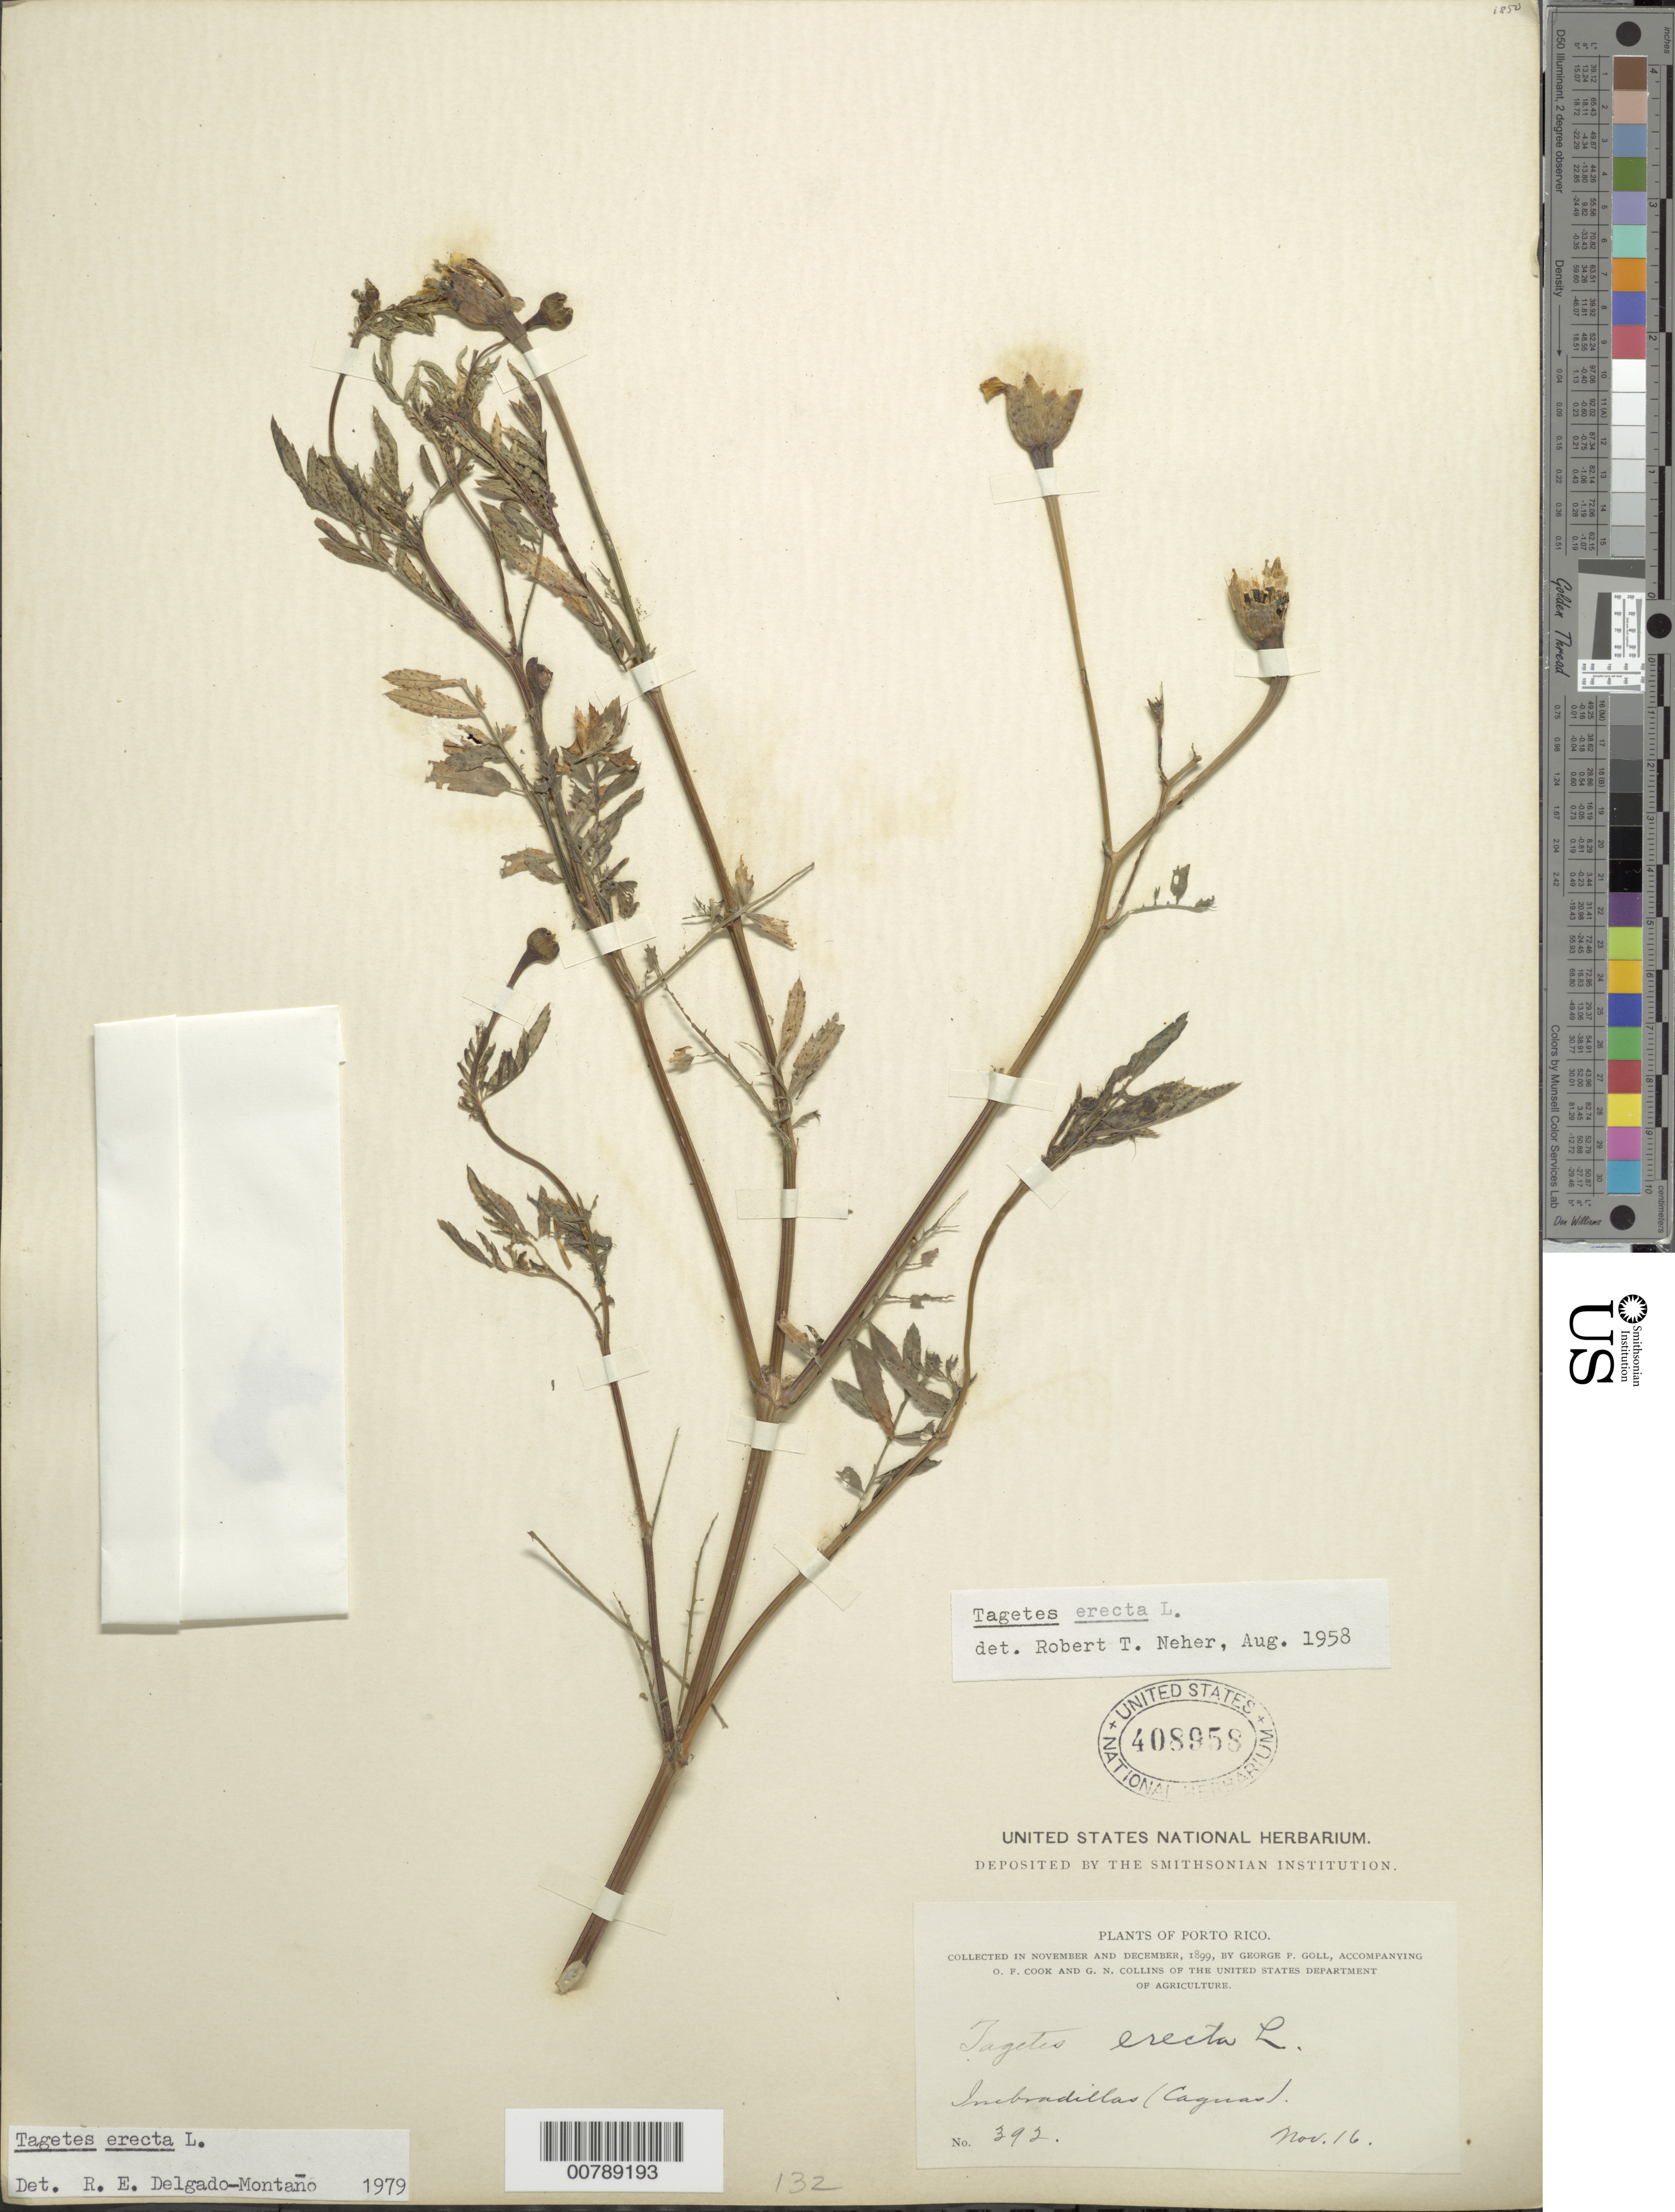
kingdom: Plantae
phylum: Tracheophyta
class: Magnoliopsida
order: Asterales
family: Asteraceae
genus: Tagetes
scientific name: Tagetes erecta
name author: L.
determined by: Delgado-Montano, R. E.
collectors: G. Goll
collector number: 392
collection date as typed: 16 Nov 1899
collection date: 1899-11-16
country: Puerto Rico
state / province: Caguas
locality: Quebradillas (Caguas)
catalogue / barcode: US 408958